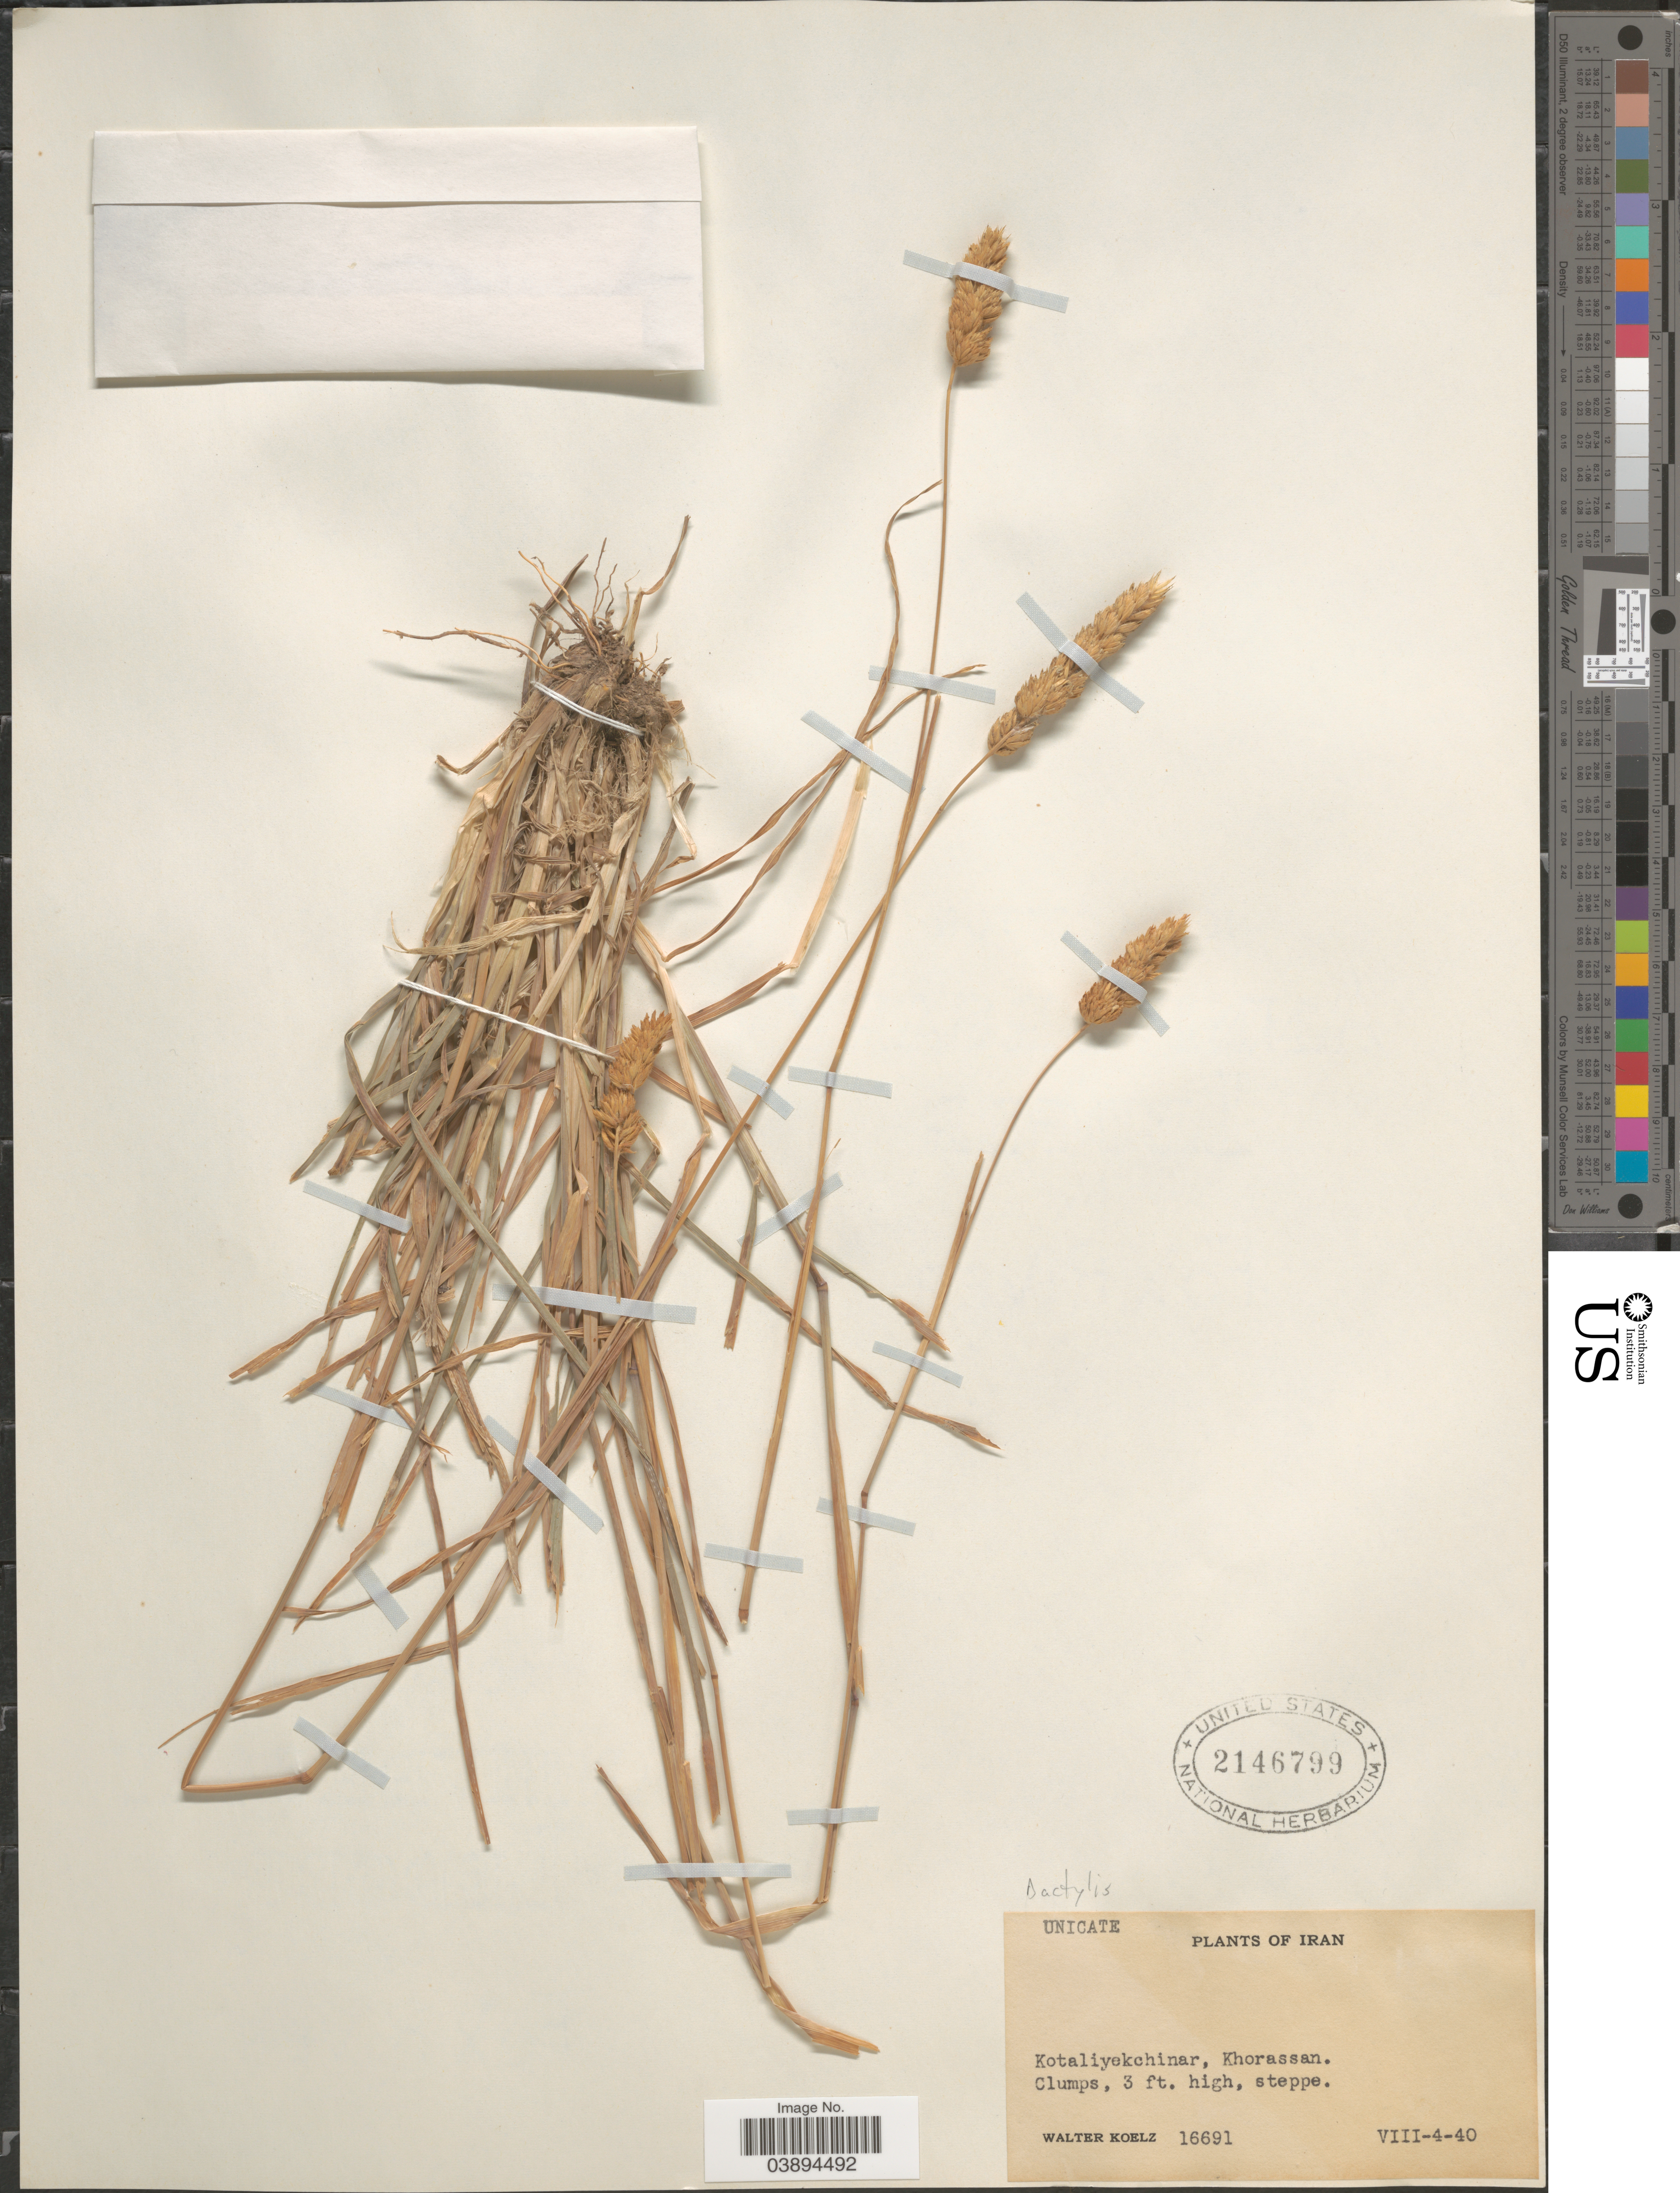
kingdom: Plantae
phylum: Tracheophyta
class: Liliopsida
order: Poales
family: Poaceae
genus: Dactylis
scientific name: Dactylis sp.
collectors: W. N. Koelz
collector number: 16691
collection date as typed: Transcribed d/m/y: 4/8/40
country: Iran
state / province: Khorasan [obsolete]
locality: Kotaliyekchinar, Khorassan.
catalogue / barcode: US 2146799